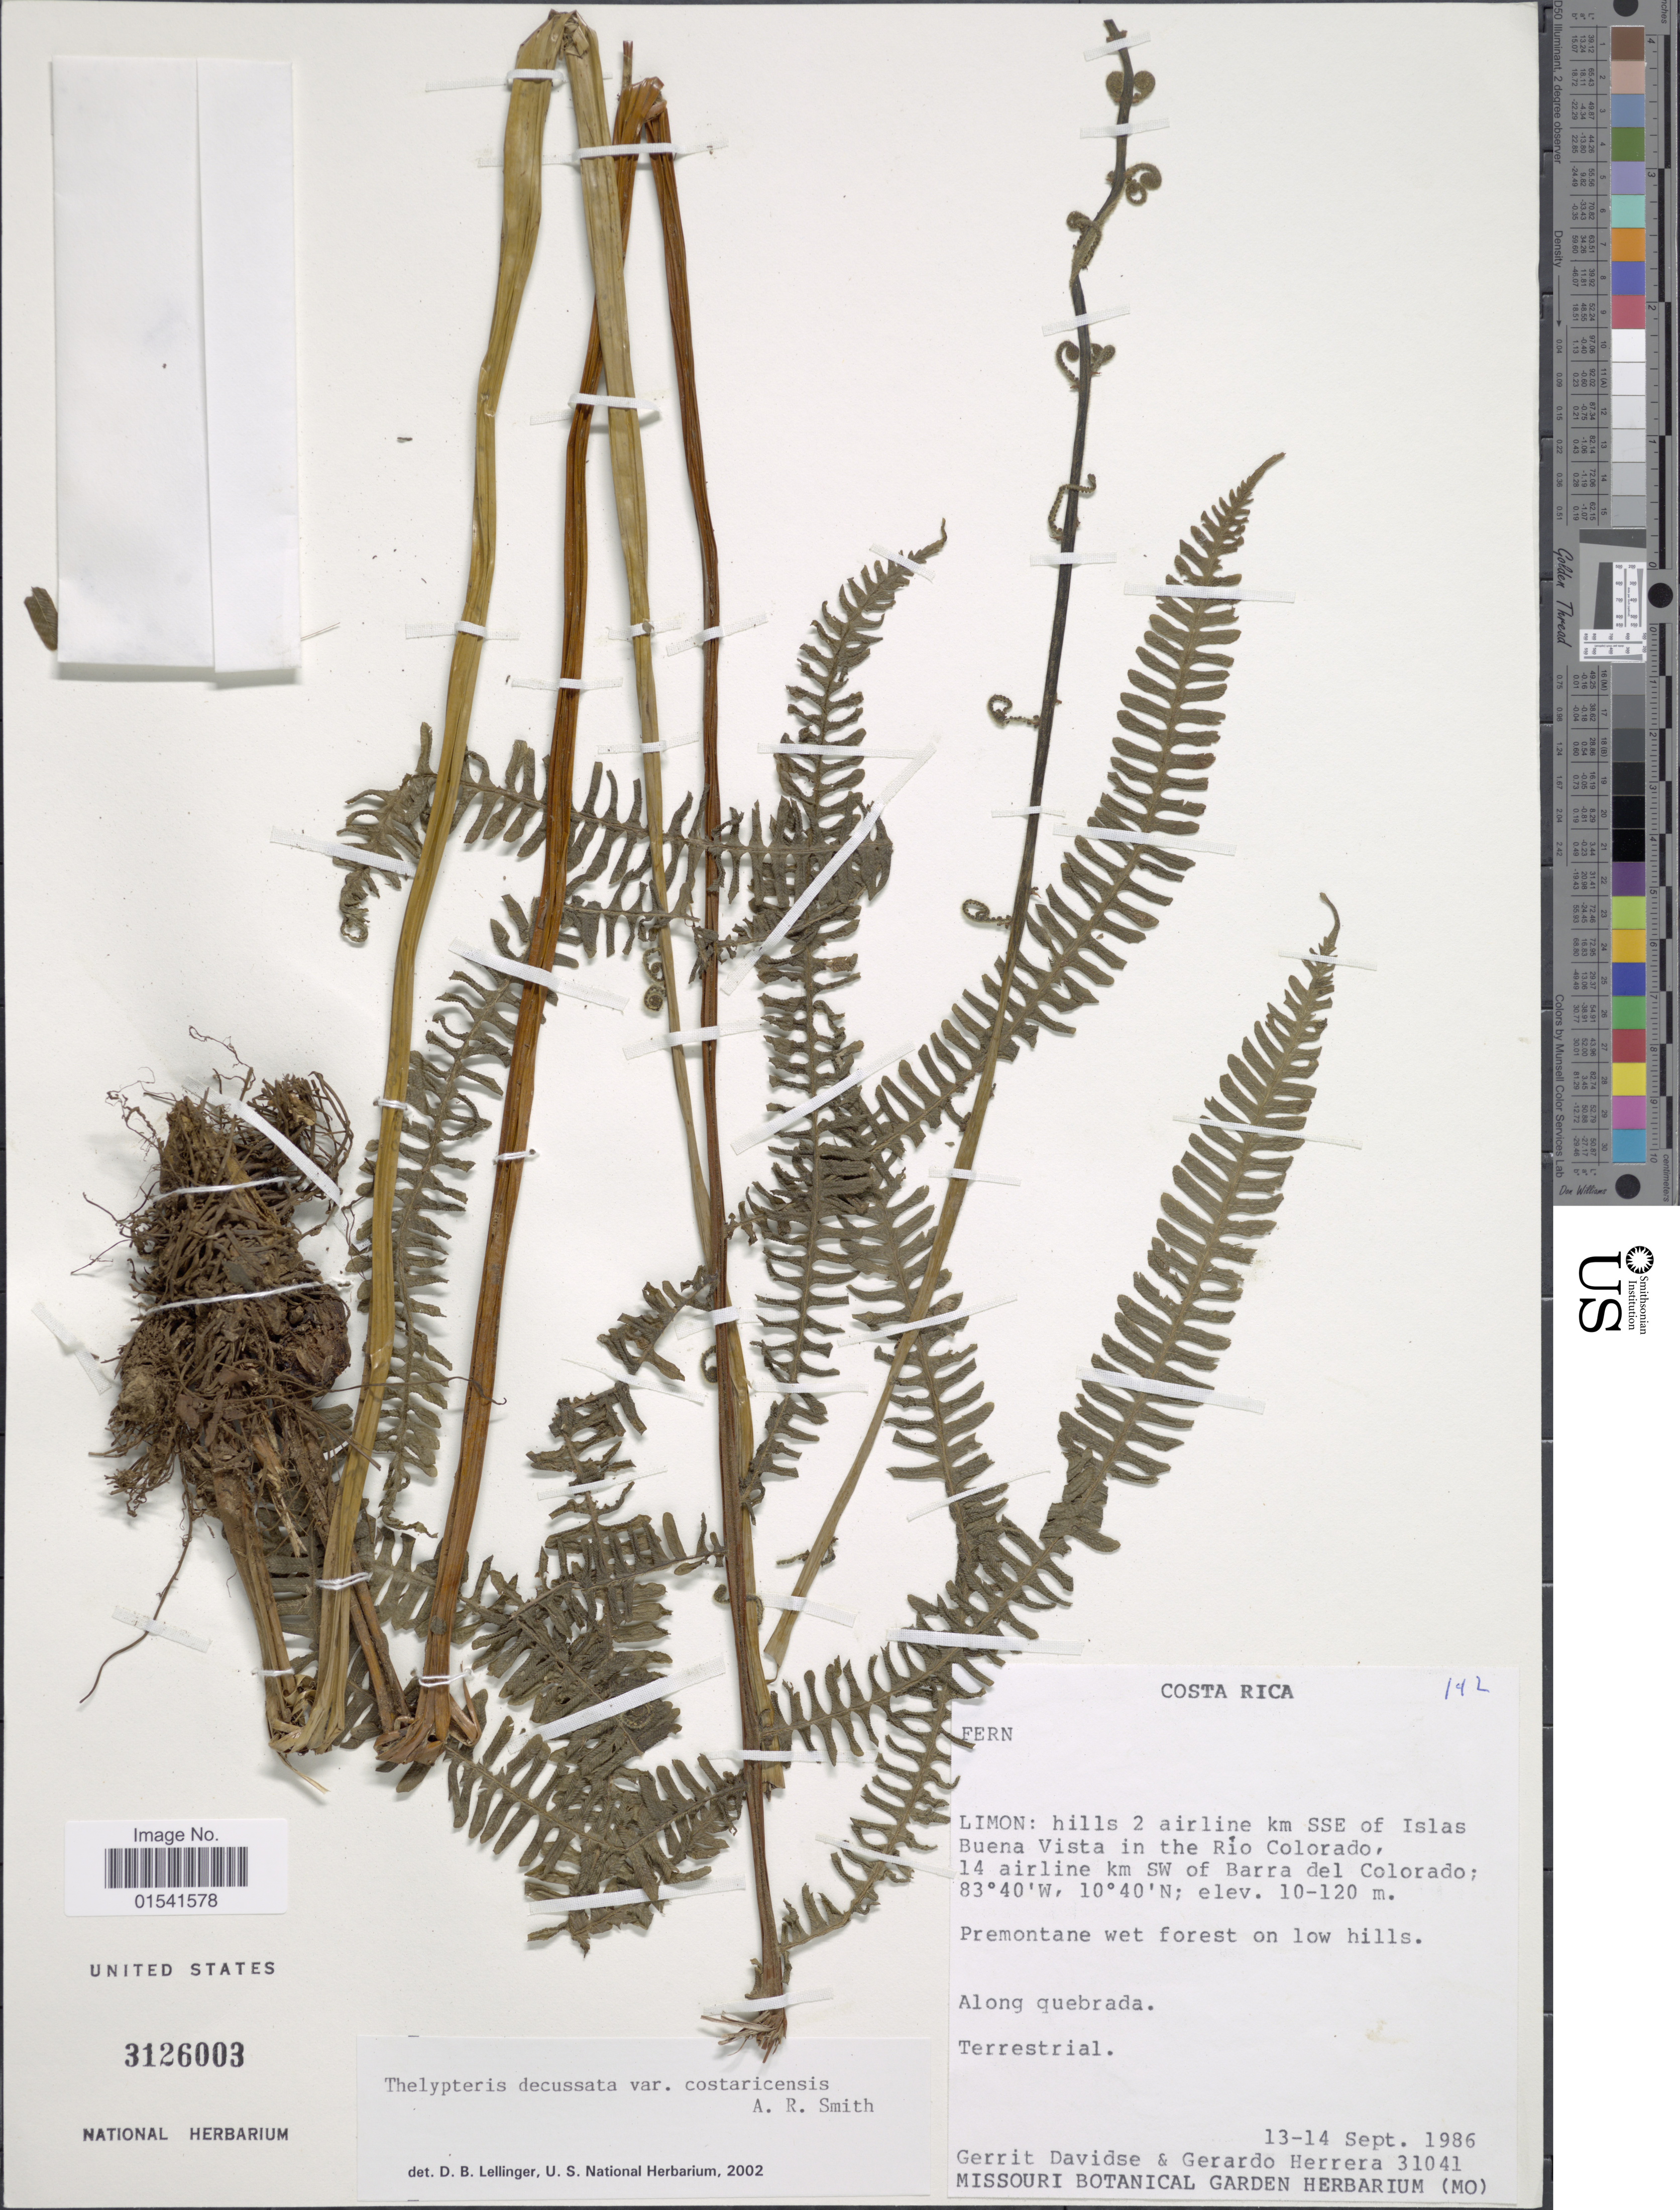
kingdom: Plantae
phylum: Tracheophyta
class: Polypodiopsida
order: Polypodiales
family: Thelypteridaceae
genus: Steiropteris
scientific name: Steiropteris decussata (L.) comb. nov., ined. 2015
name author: (L.)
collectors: G. Davidse & G. Herrera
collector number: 31041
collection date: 1986-09-13/1986-09-14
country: Costa Rica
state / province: Limón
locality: Hills 2 airline km SSE of Islas Buena Vista in the Río Colorado, 14 airline km SW of Barra del Colorado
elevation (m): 10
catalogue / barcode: US 3126003